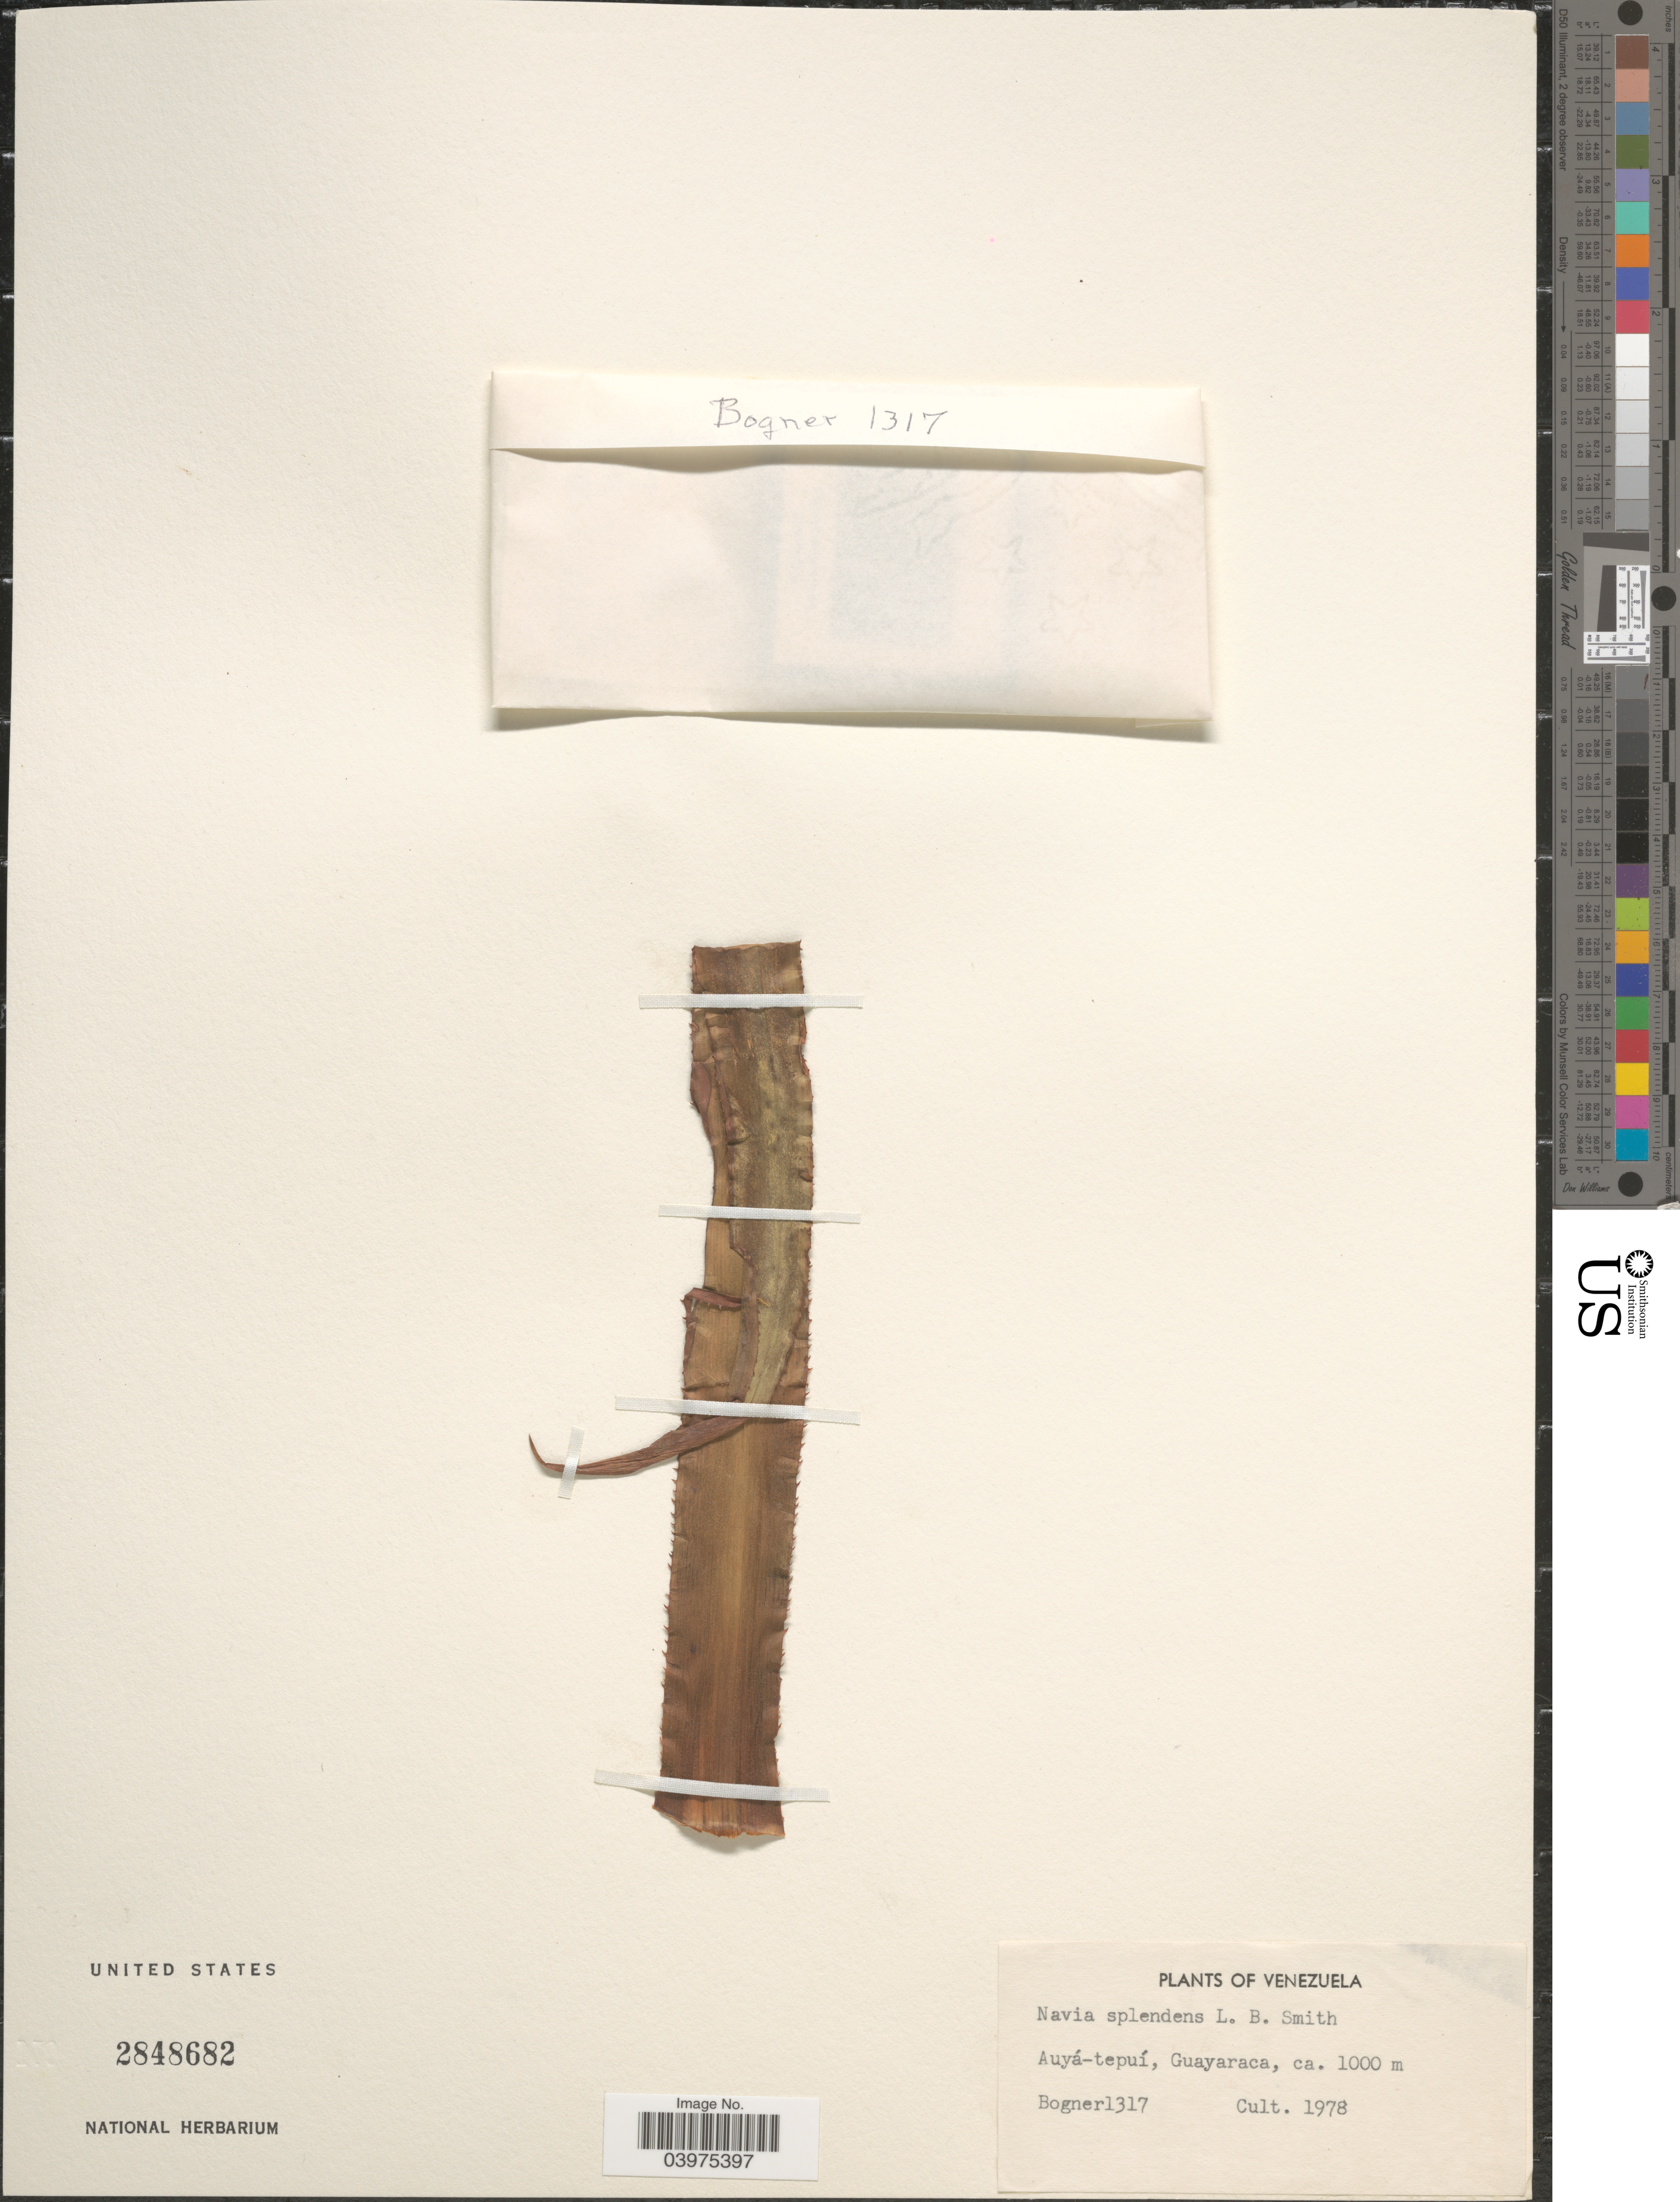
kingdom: Plantae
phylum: Tracheophyta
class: Liliopsida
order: Poales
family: Bromeliaceae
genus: Navia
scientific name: Navia splendens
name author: L.B. Sm.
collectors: Bogner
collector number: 1317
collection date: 1978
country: Venezuela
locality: Auyá-tepuí, Guayaraca.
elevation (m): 1000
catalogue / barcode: US 2848682